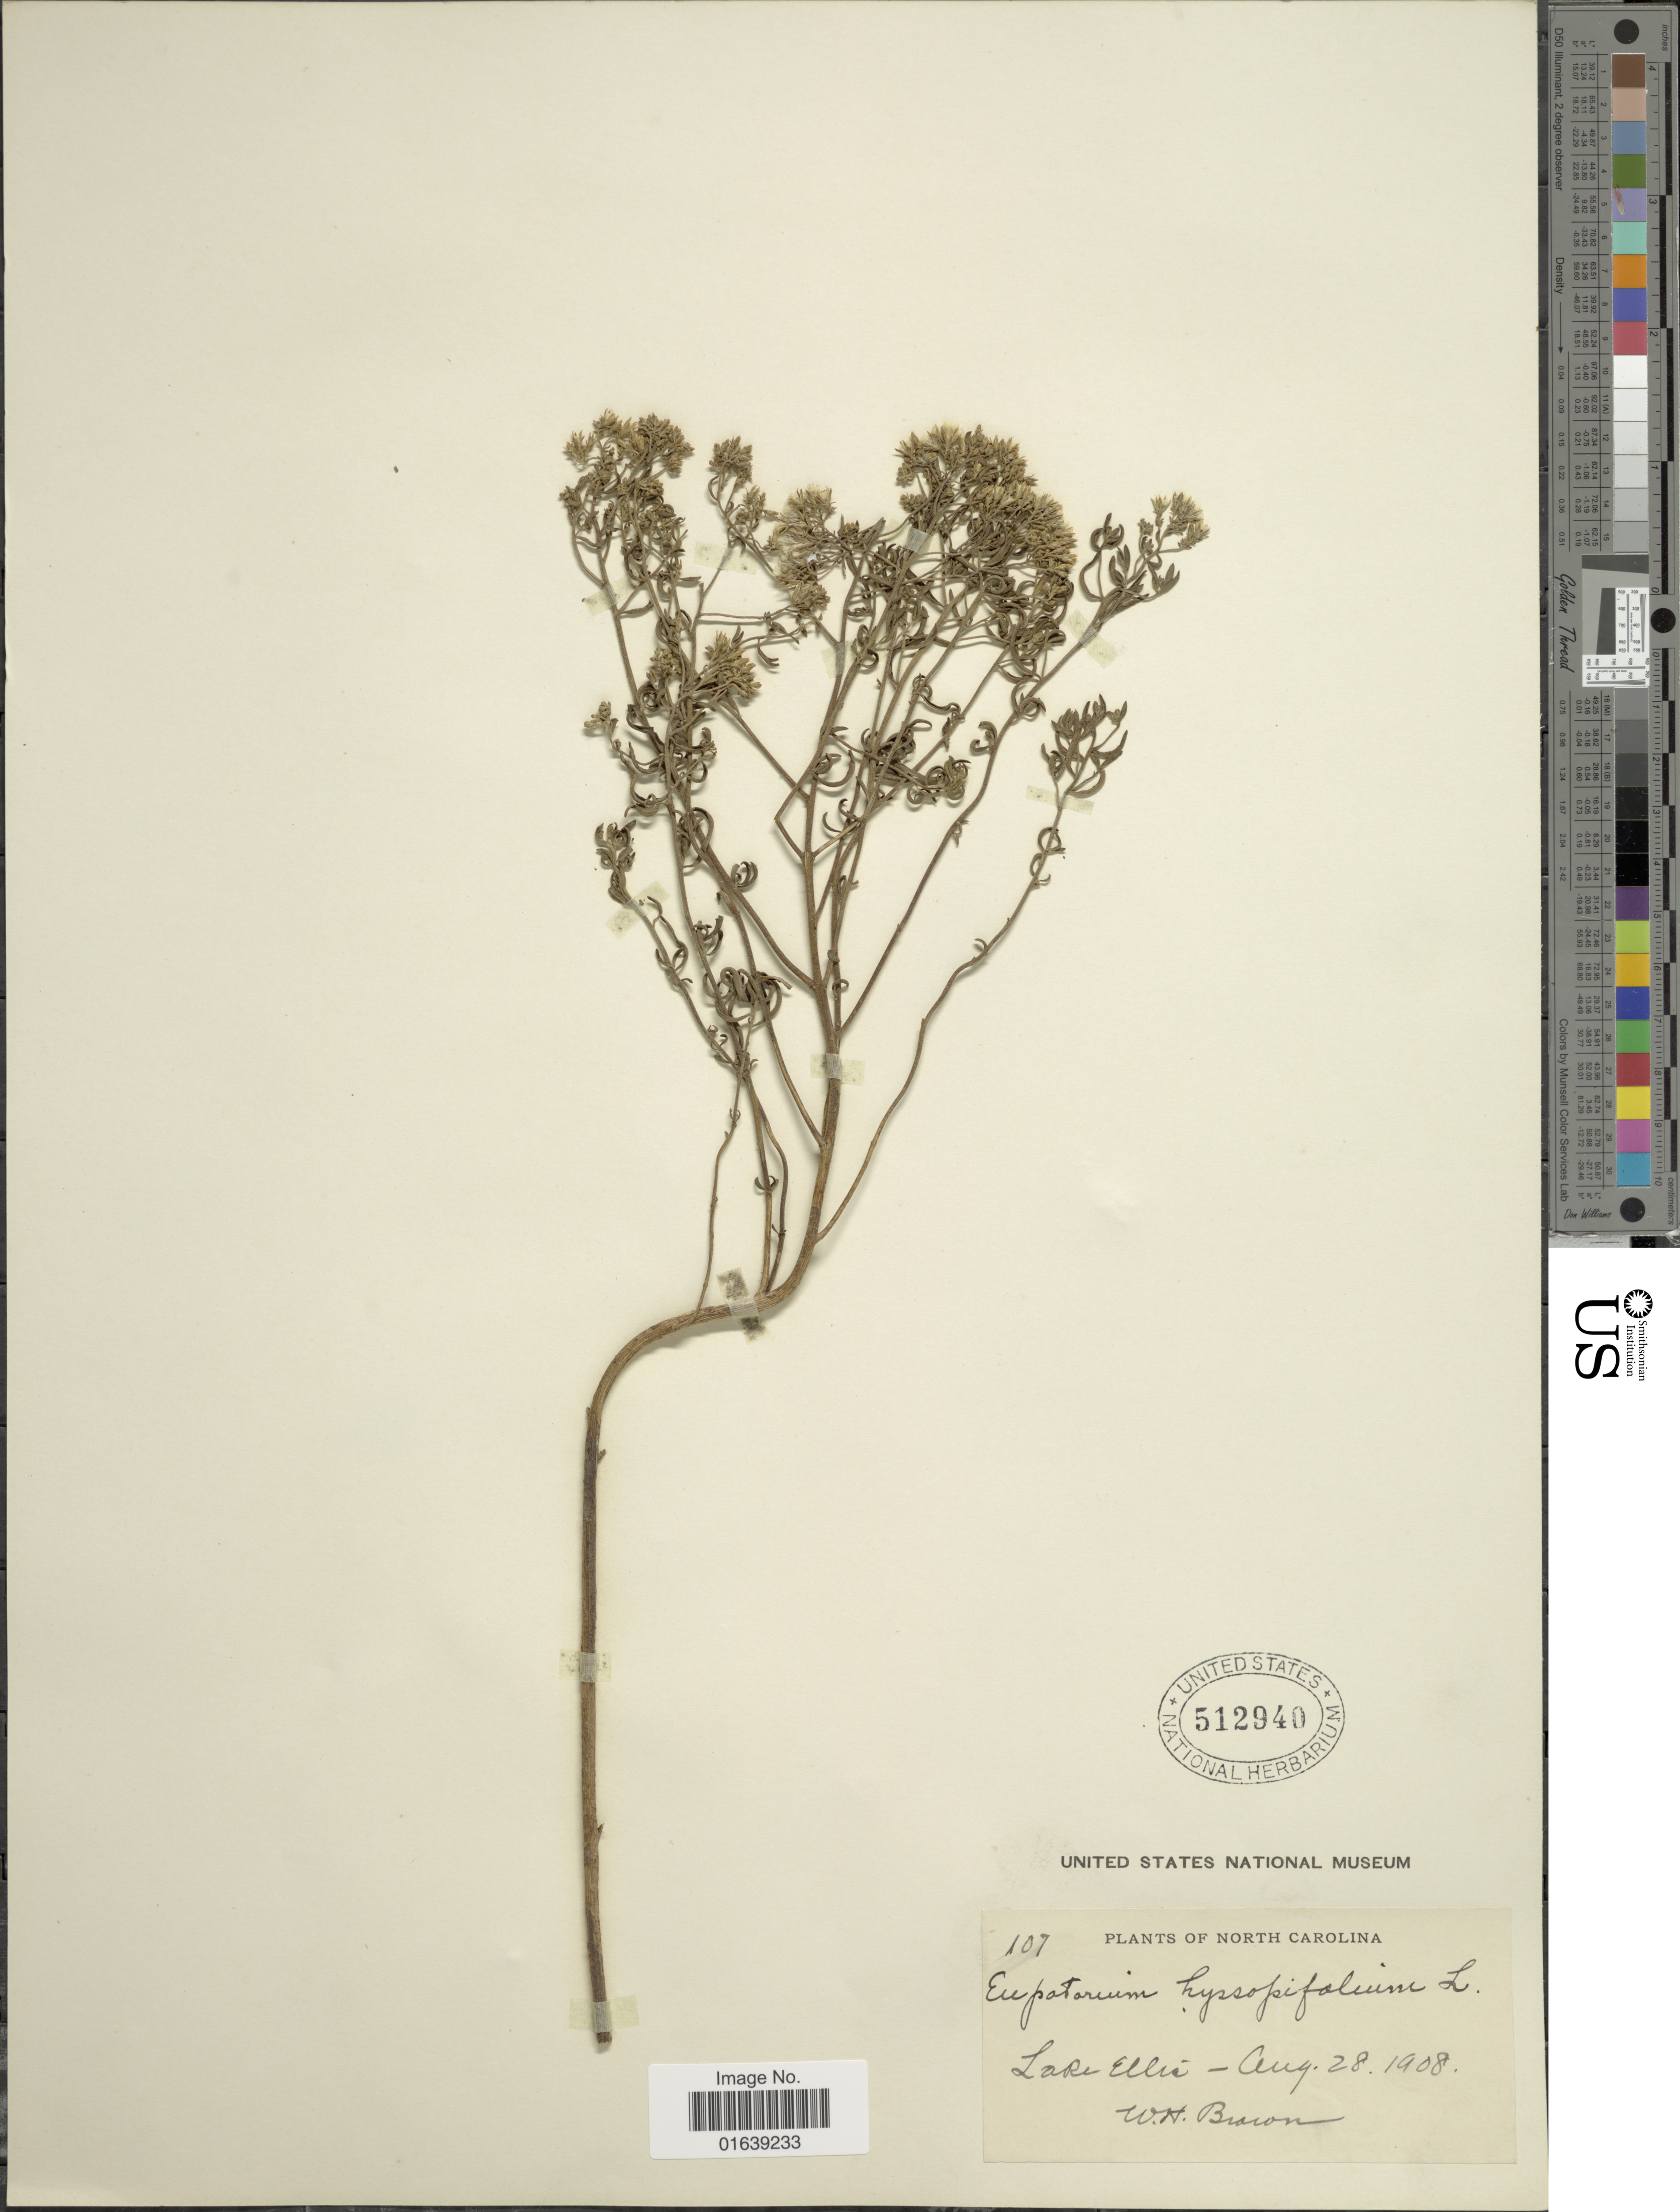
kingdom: Plantae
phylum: Tracheophyta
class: Magnoliopsida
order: Asterales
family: Asteraceae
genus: Eupatorium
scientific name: Eupatorium hyssopifolium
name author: L.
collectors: W. H. Brown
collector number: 107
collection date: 1908-08-28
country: United States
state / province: North Carolina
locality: Lake Ellis.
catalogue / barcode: US 512940